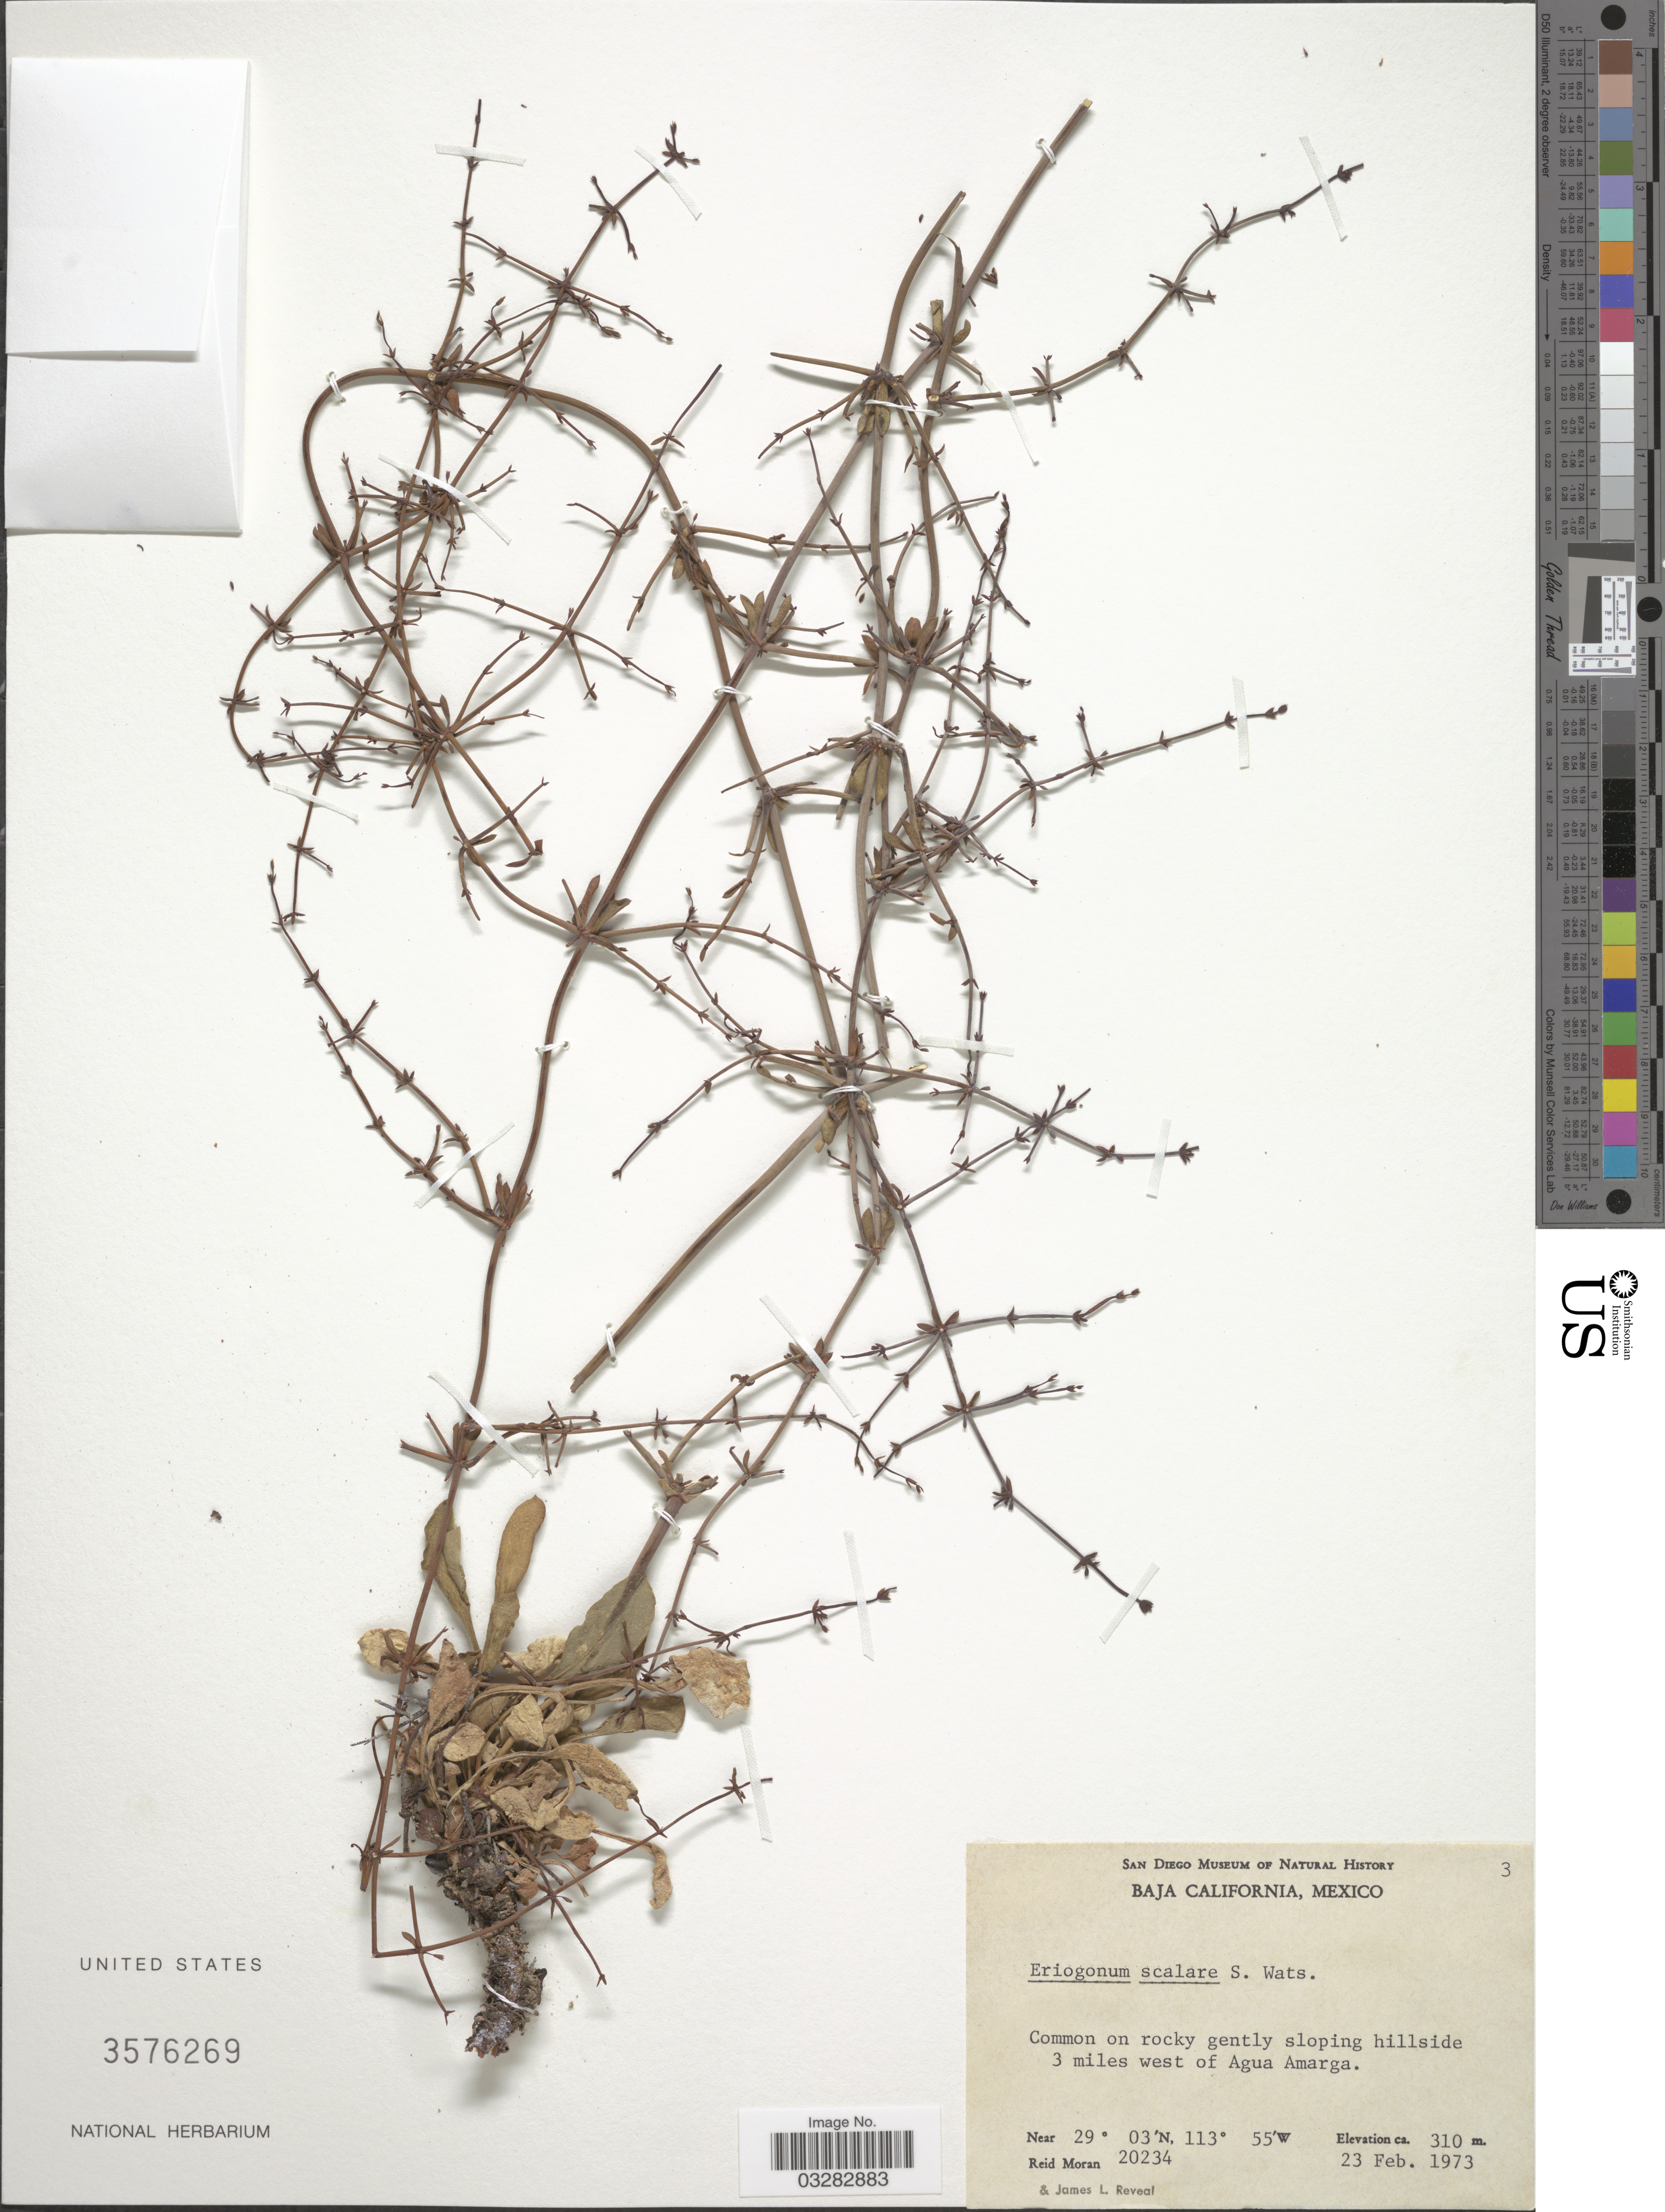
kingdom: Plantae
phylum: Tracheophyta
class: Magnoliopsida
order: Caryophyllales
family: Polygonaceae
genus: Eriogonum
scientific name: Eriogonum scalare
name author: S. Watson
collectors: R. V. Moran & J. L. Reveal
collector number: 20234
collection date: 1973-02-23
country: Mexico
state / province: Baja California Norte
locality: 3 miles west of Agua Marga.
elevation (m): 310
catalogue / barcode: US 3576269